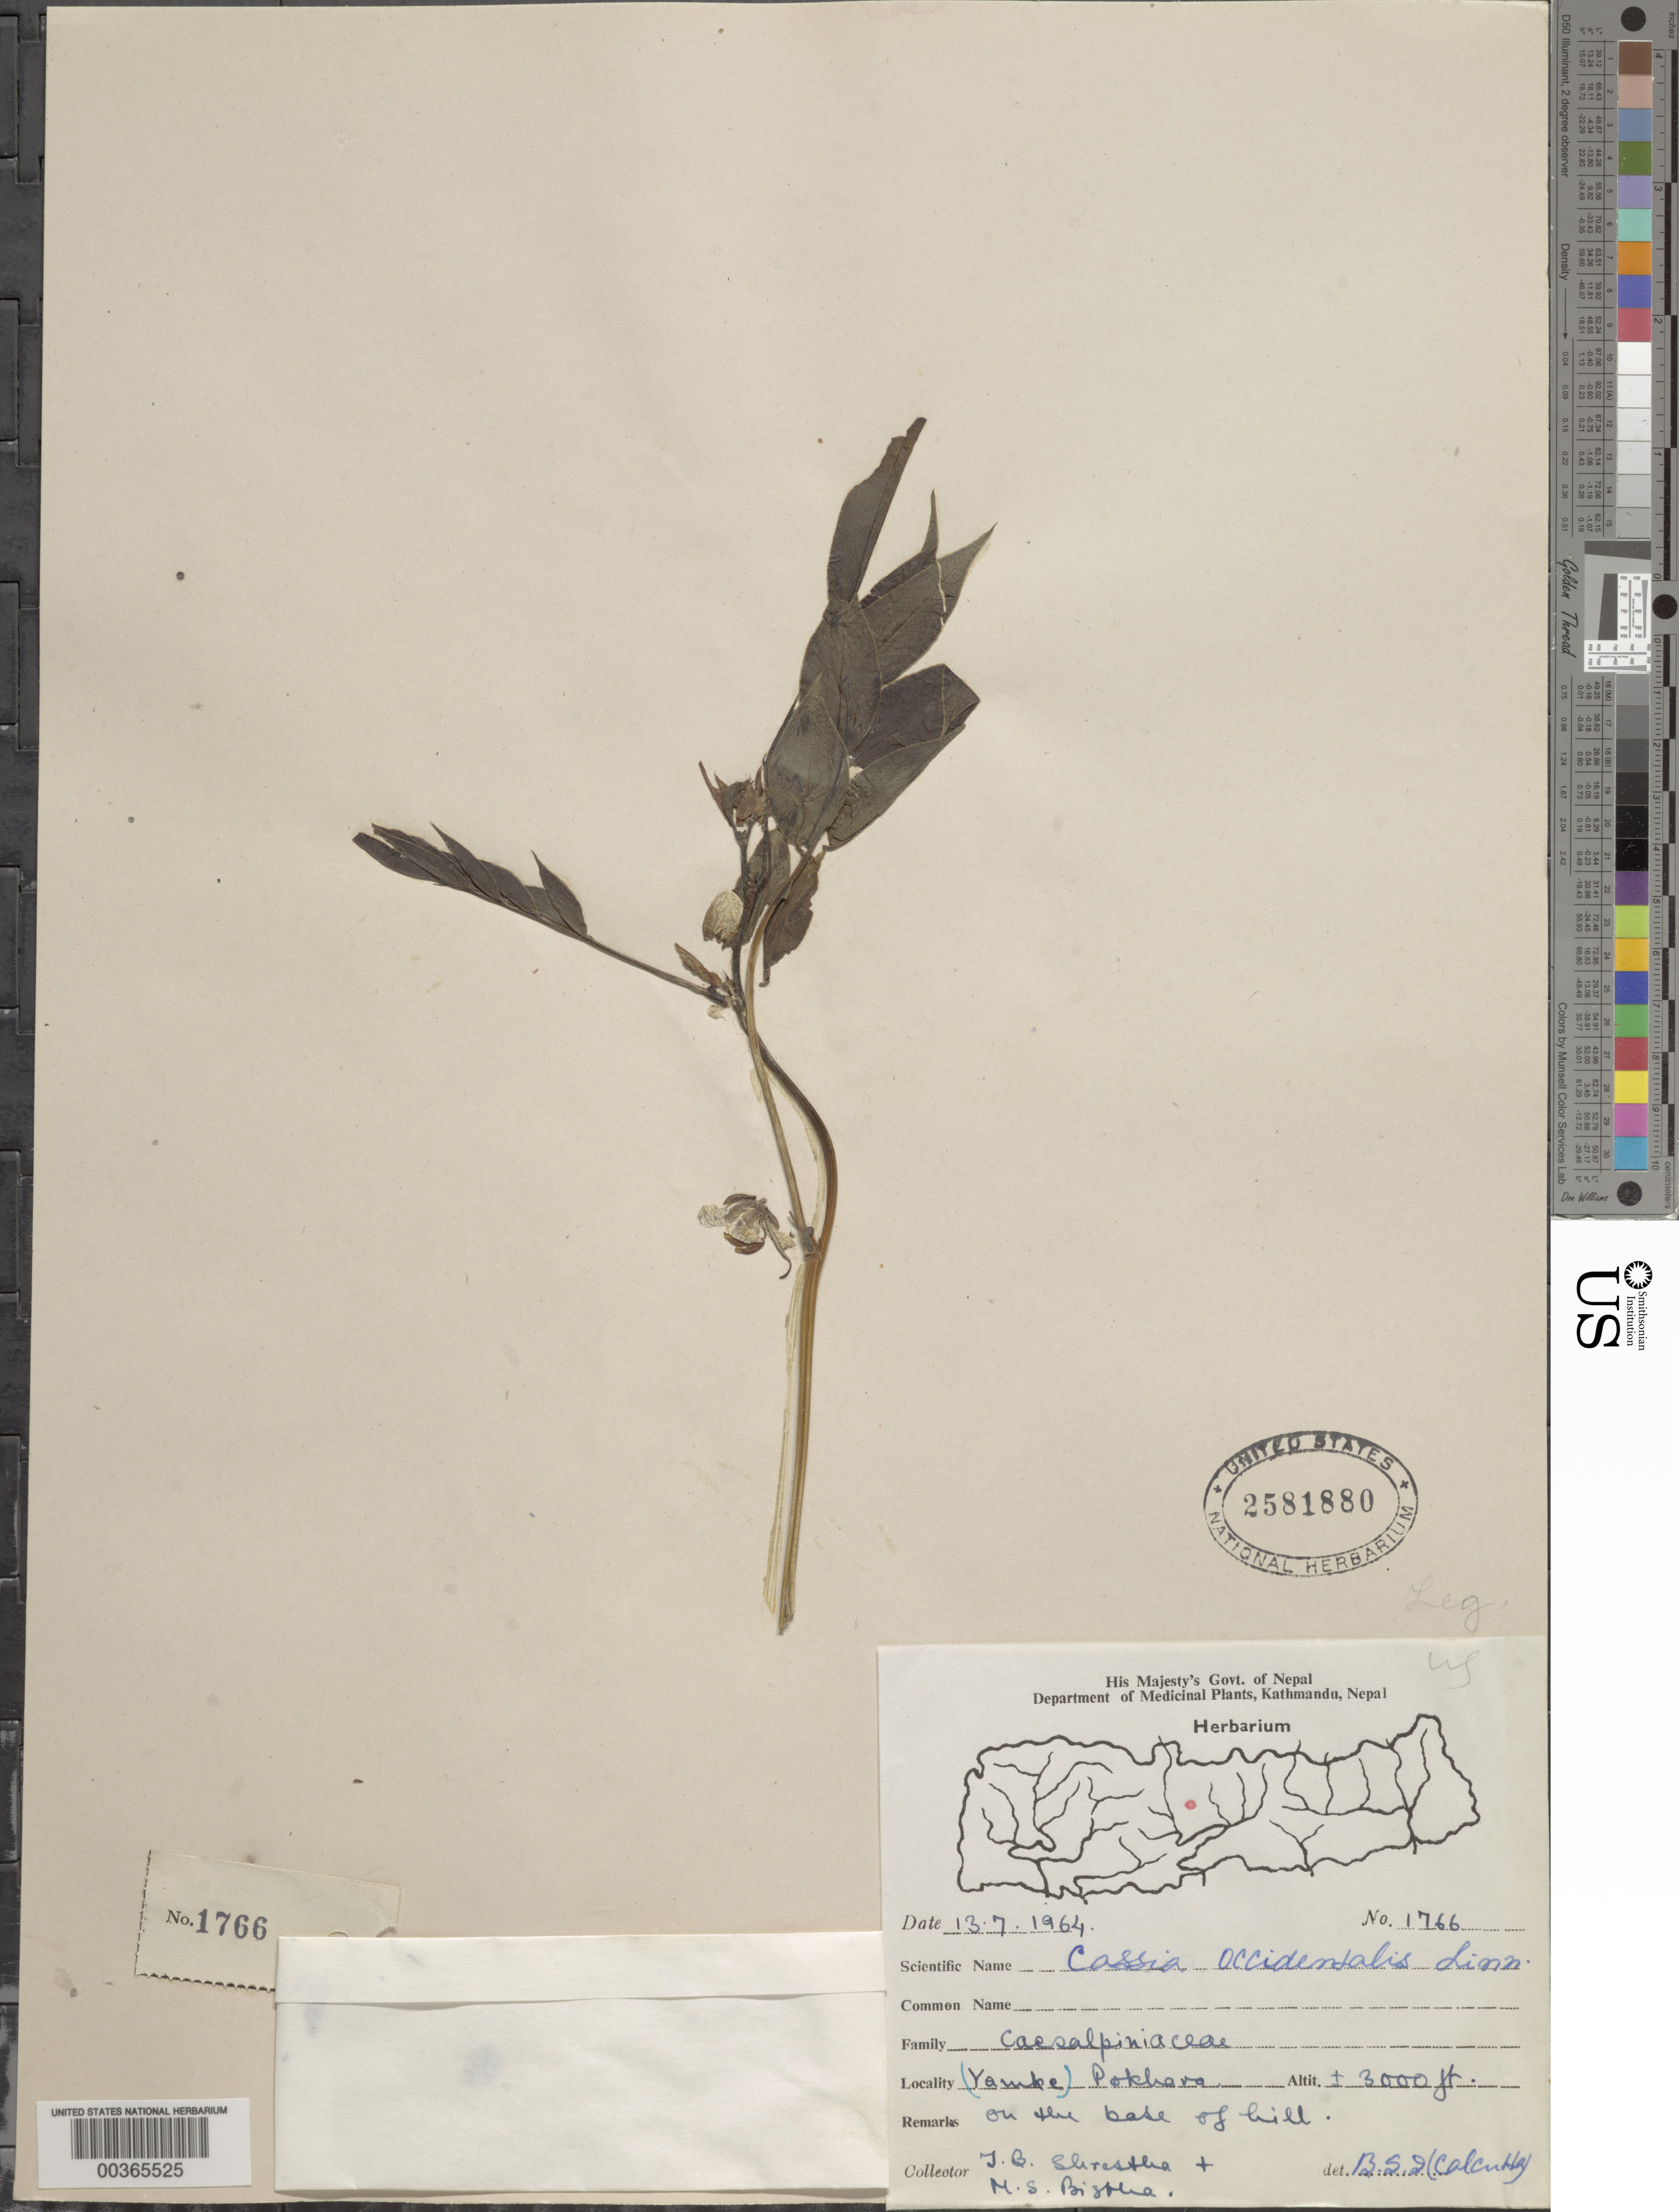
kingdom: Plantae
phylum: Tracheophyta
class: Magnoliopsida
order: Fabales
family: Fabaceae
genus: Senna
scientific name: Senna occidentalis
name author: (L.) Link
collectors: T. B. Shrestha & M. Bistha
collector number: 1766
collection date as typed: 13 Jul 1964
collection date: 1964-07-13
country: Nepal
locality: Pokhara (Yamke)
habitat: On the base of hill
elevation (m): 914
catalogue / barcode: US 2581880